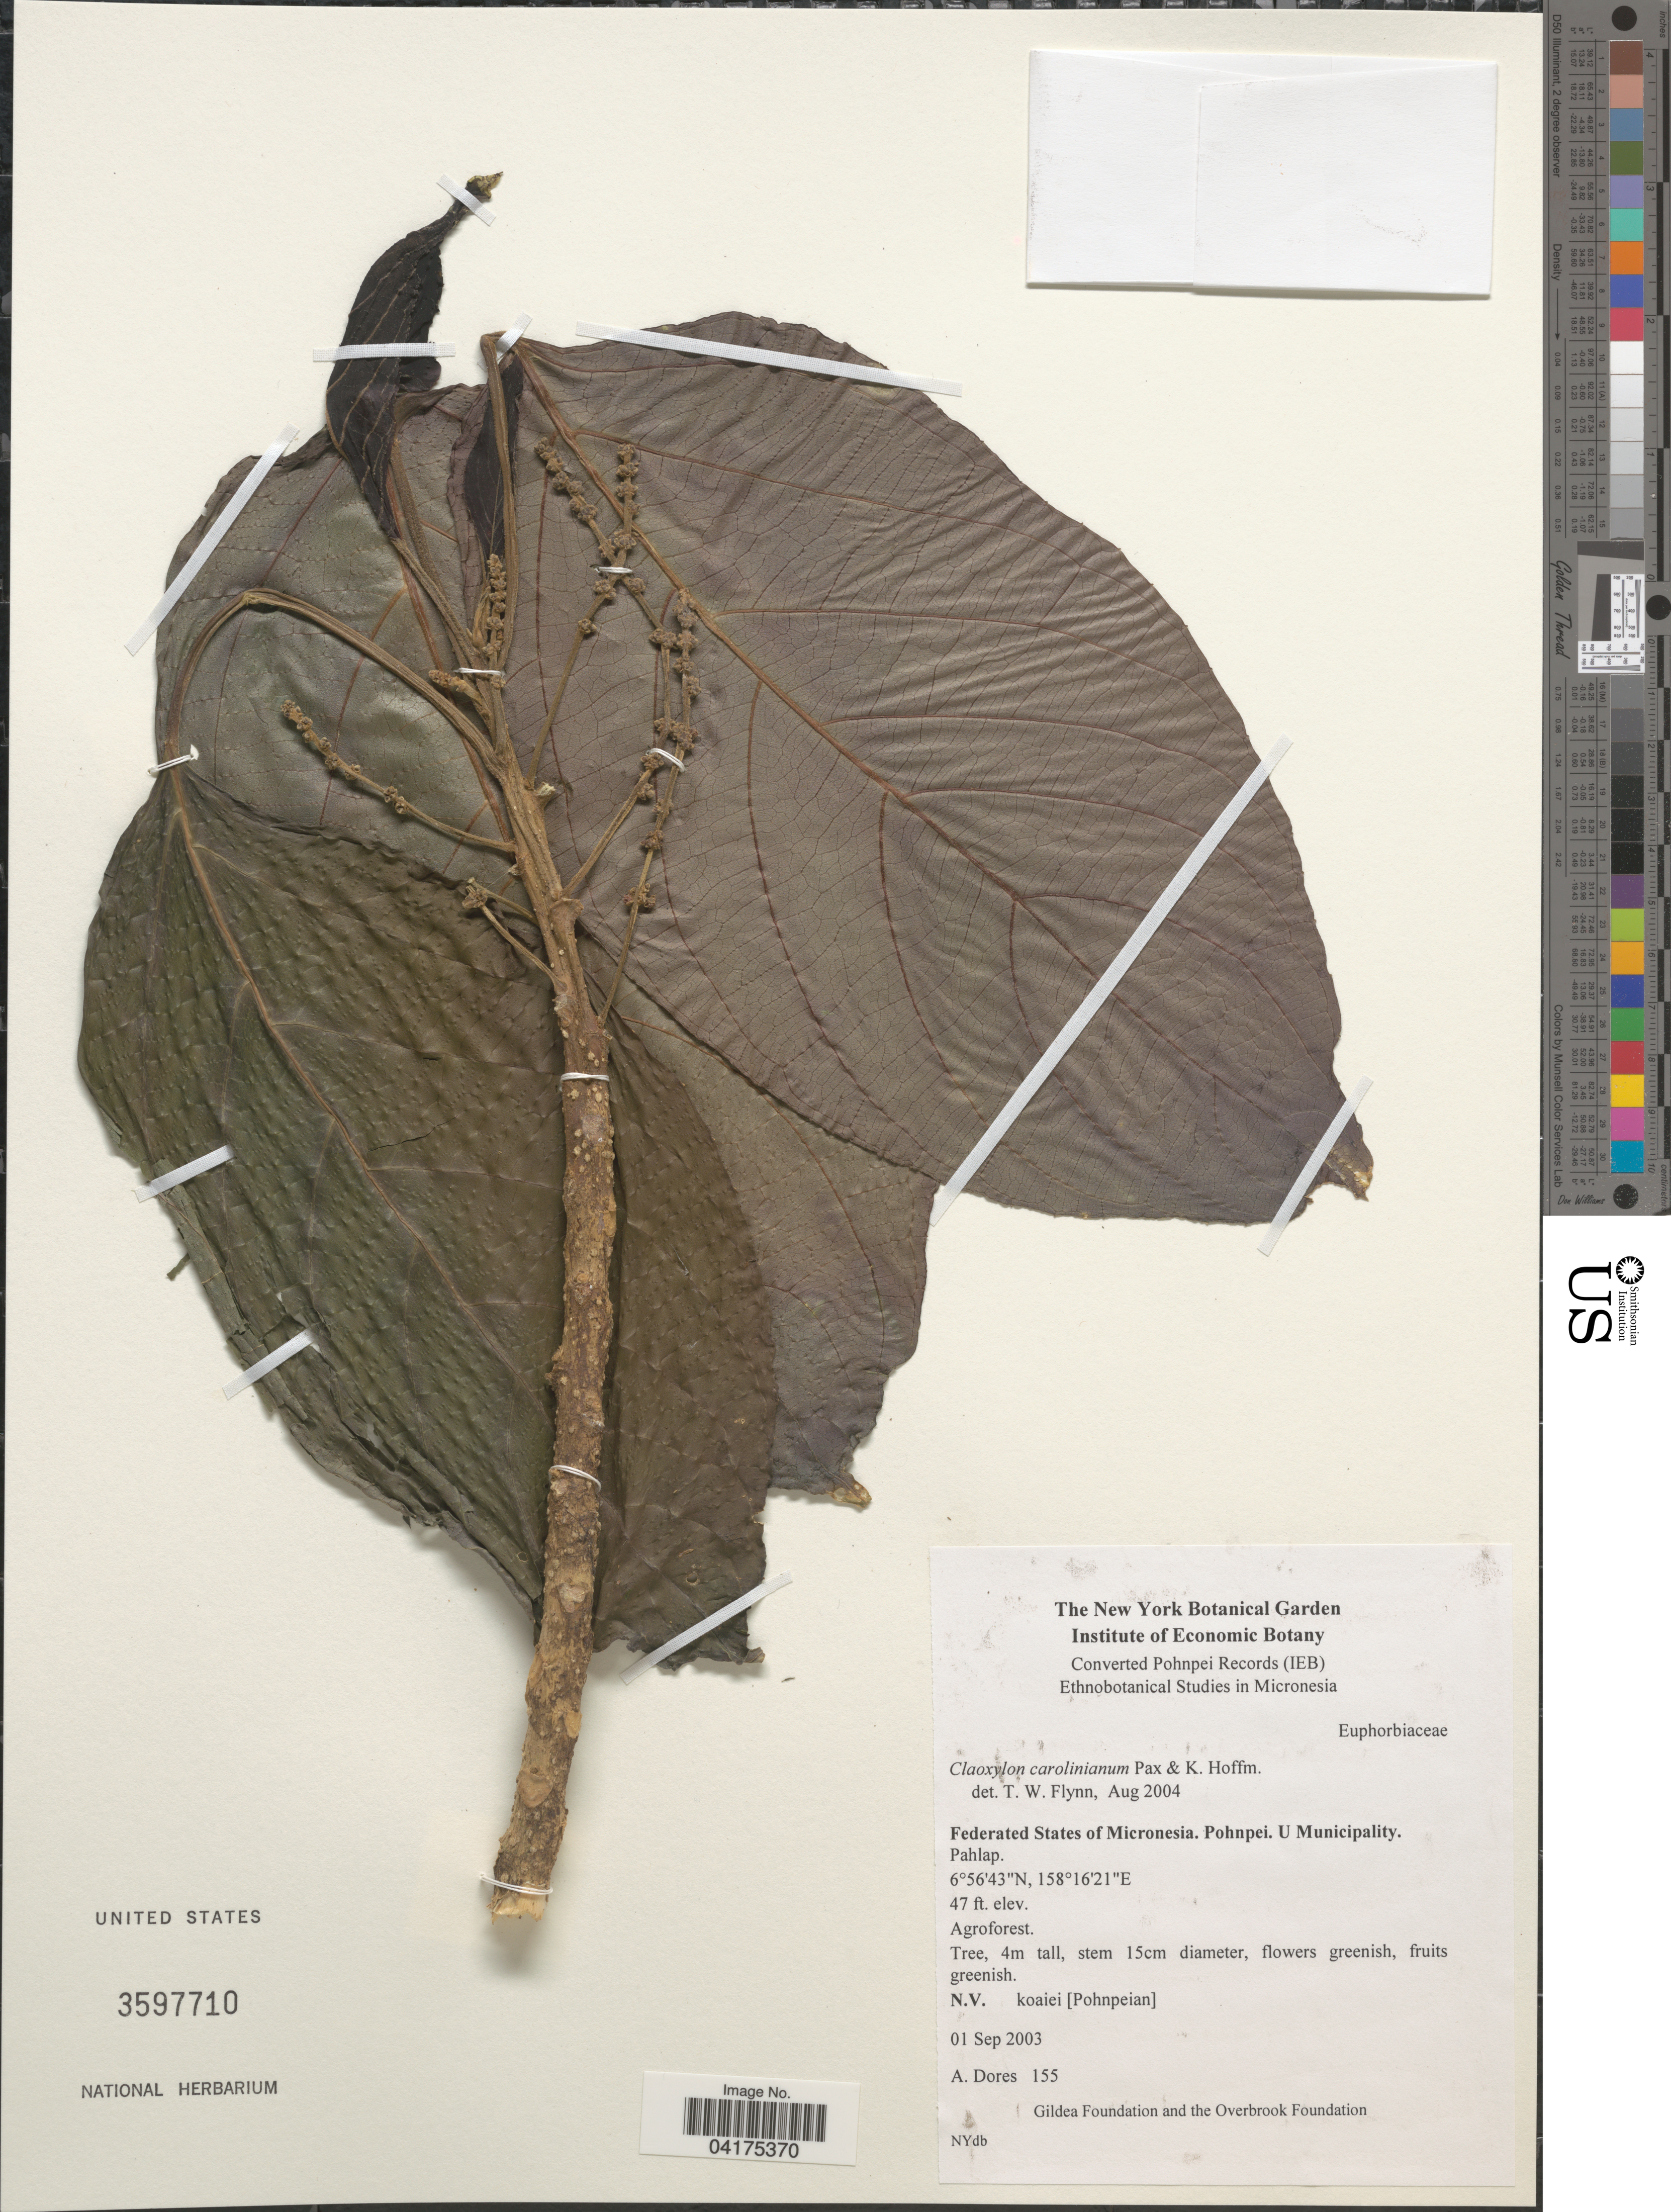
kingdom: Plantae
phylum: Tracheophyta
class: Magnoliopsida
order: Malpighiales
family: Euphorbiaceae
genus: Claoxylon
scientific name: Claoxylon carolinianum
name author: Pax & K. Hoffm.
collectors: A. Dores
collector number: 155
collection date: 2003-09-01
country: Micronesia, Federated States of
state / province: Pohnpei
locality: U Municipality. Pahlap.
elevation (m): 14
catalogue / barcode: US 3597710